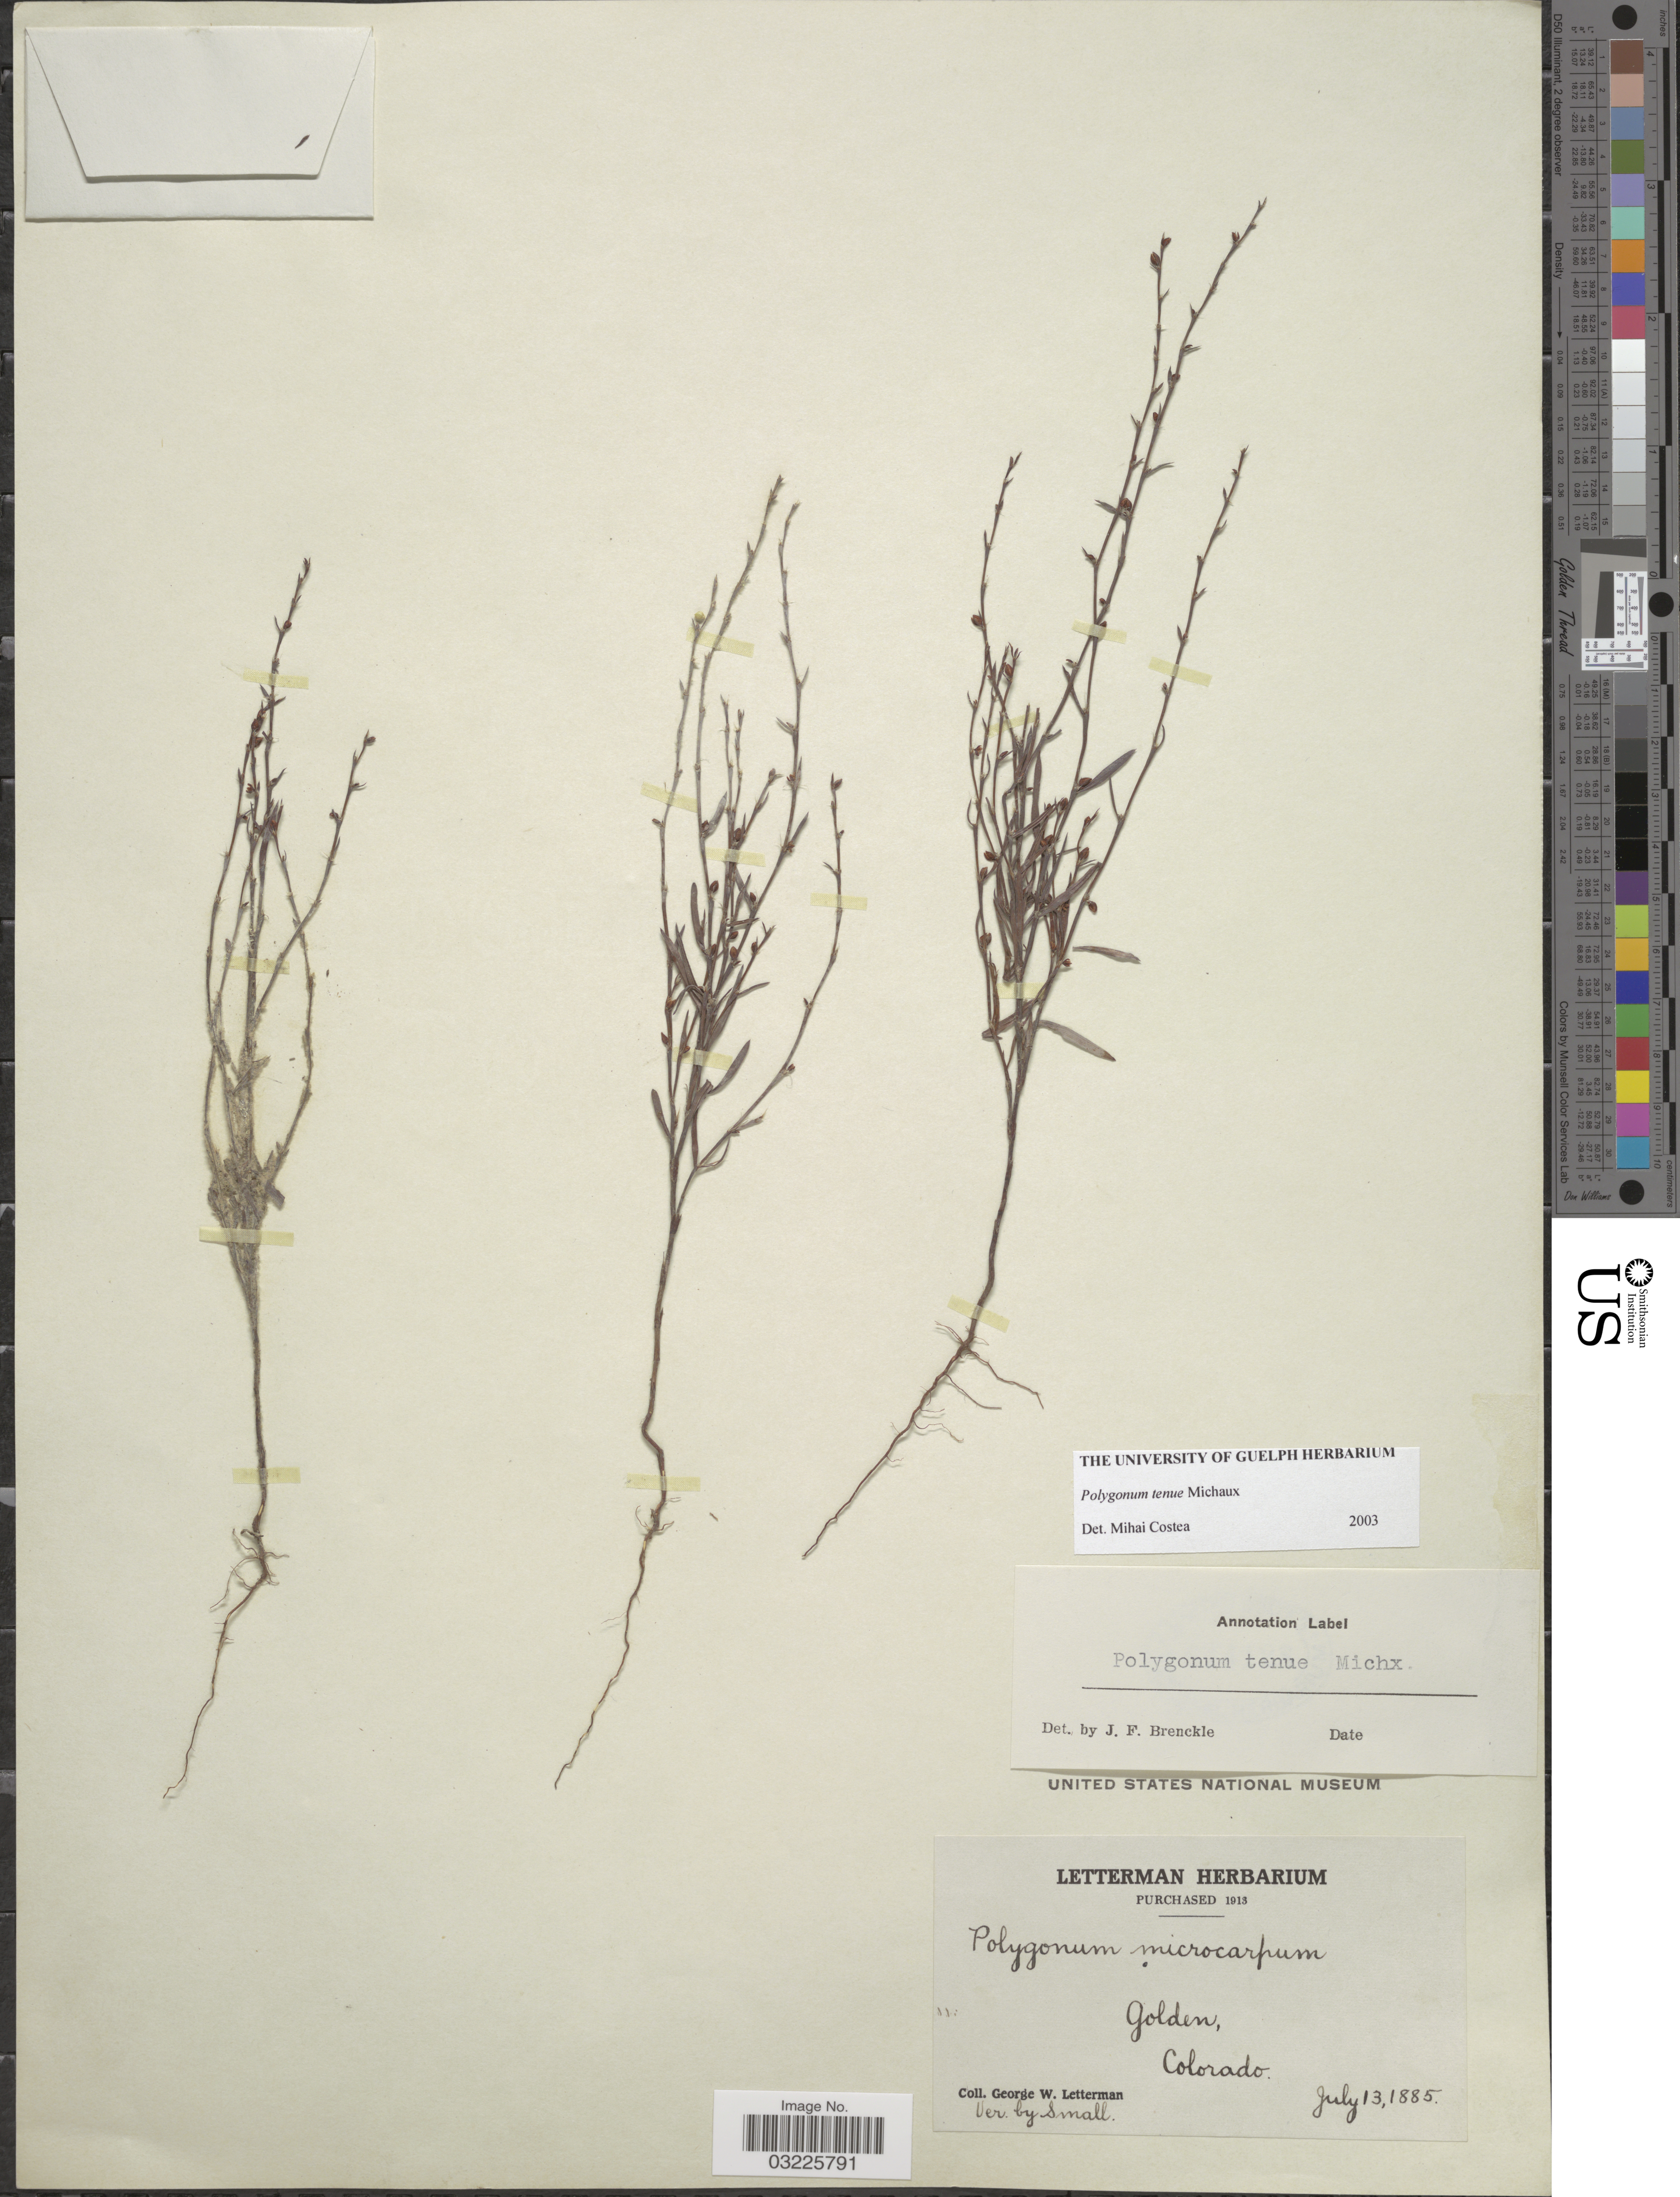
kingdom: Plantae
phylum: Tracheophyta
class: Magnoliopsida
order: Caryophyllales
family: Polygonaceae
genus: Polygonum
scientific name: Polygonum tenue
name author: F. Michx.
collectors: G. W. Letterman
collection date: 1885-07-13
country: United States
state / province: Colorado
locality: Golden.